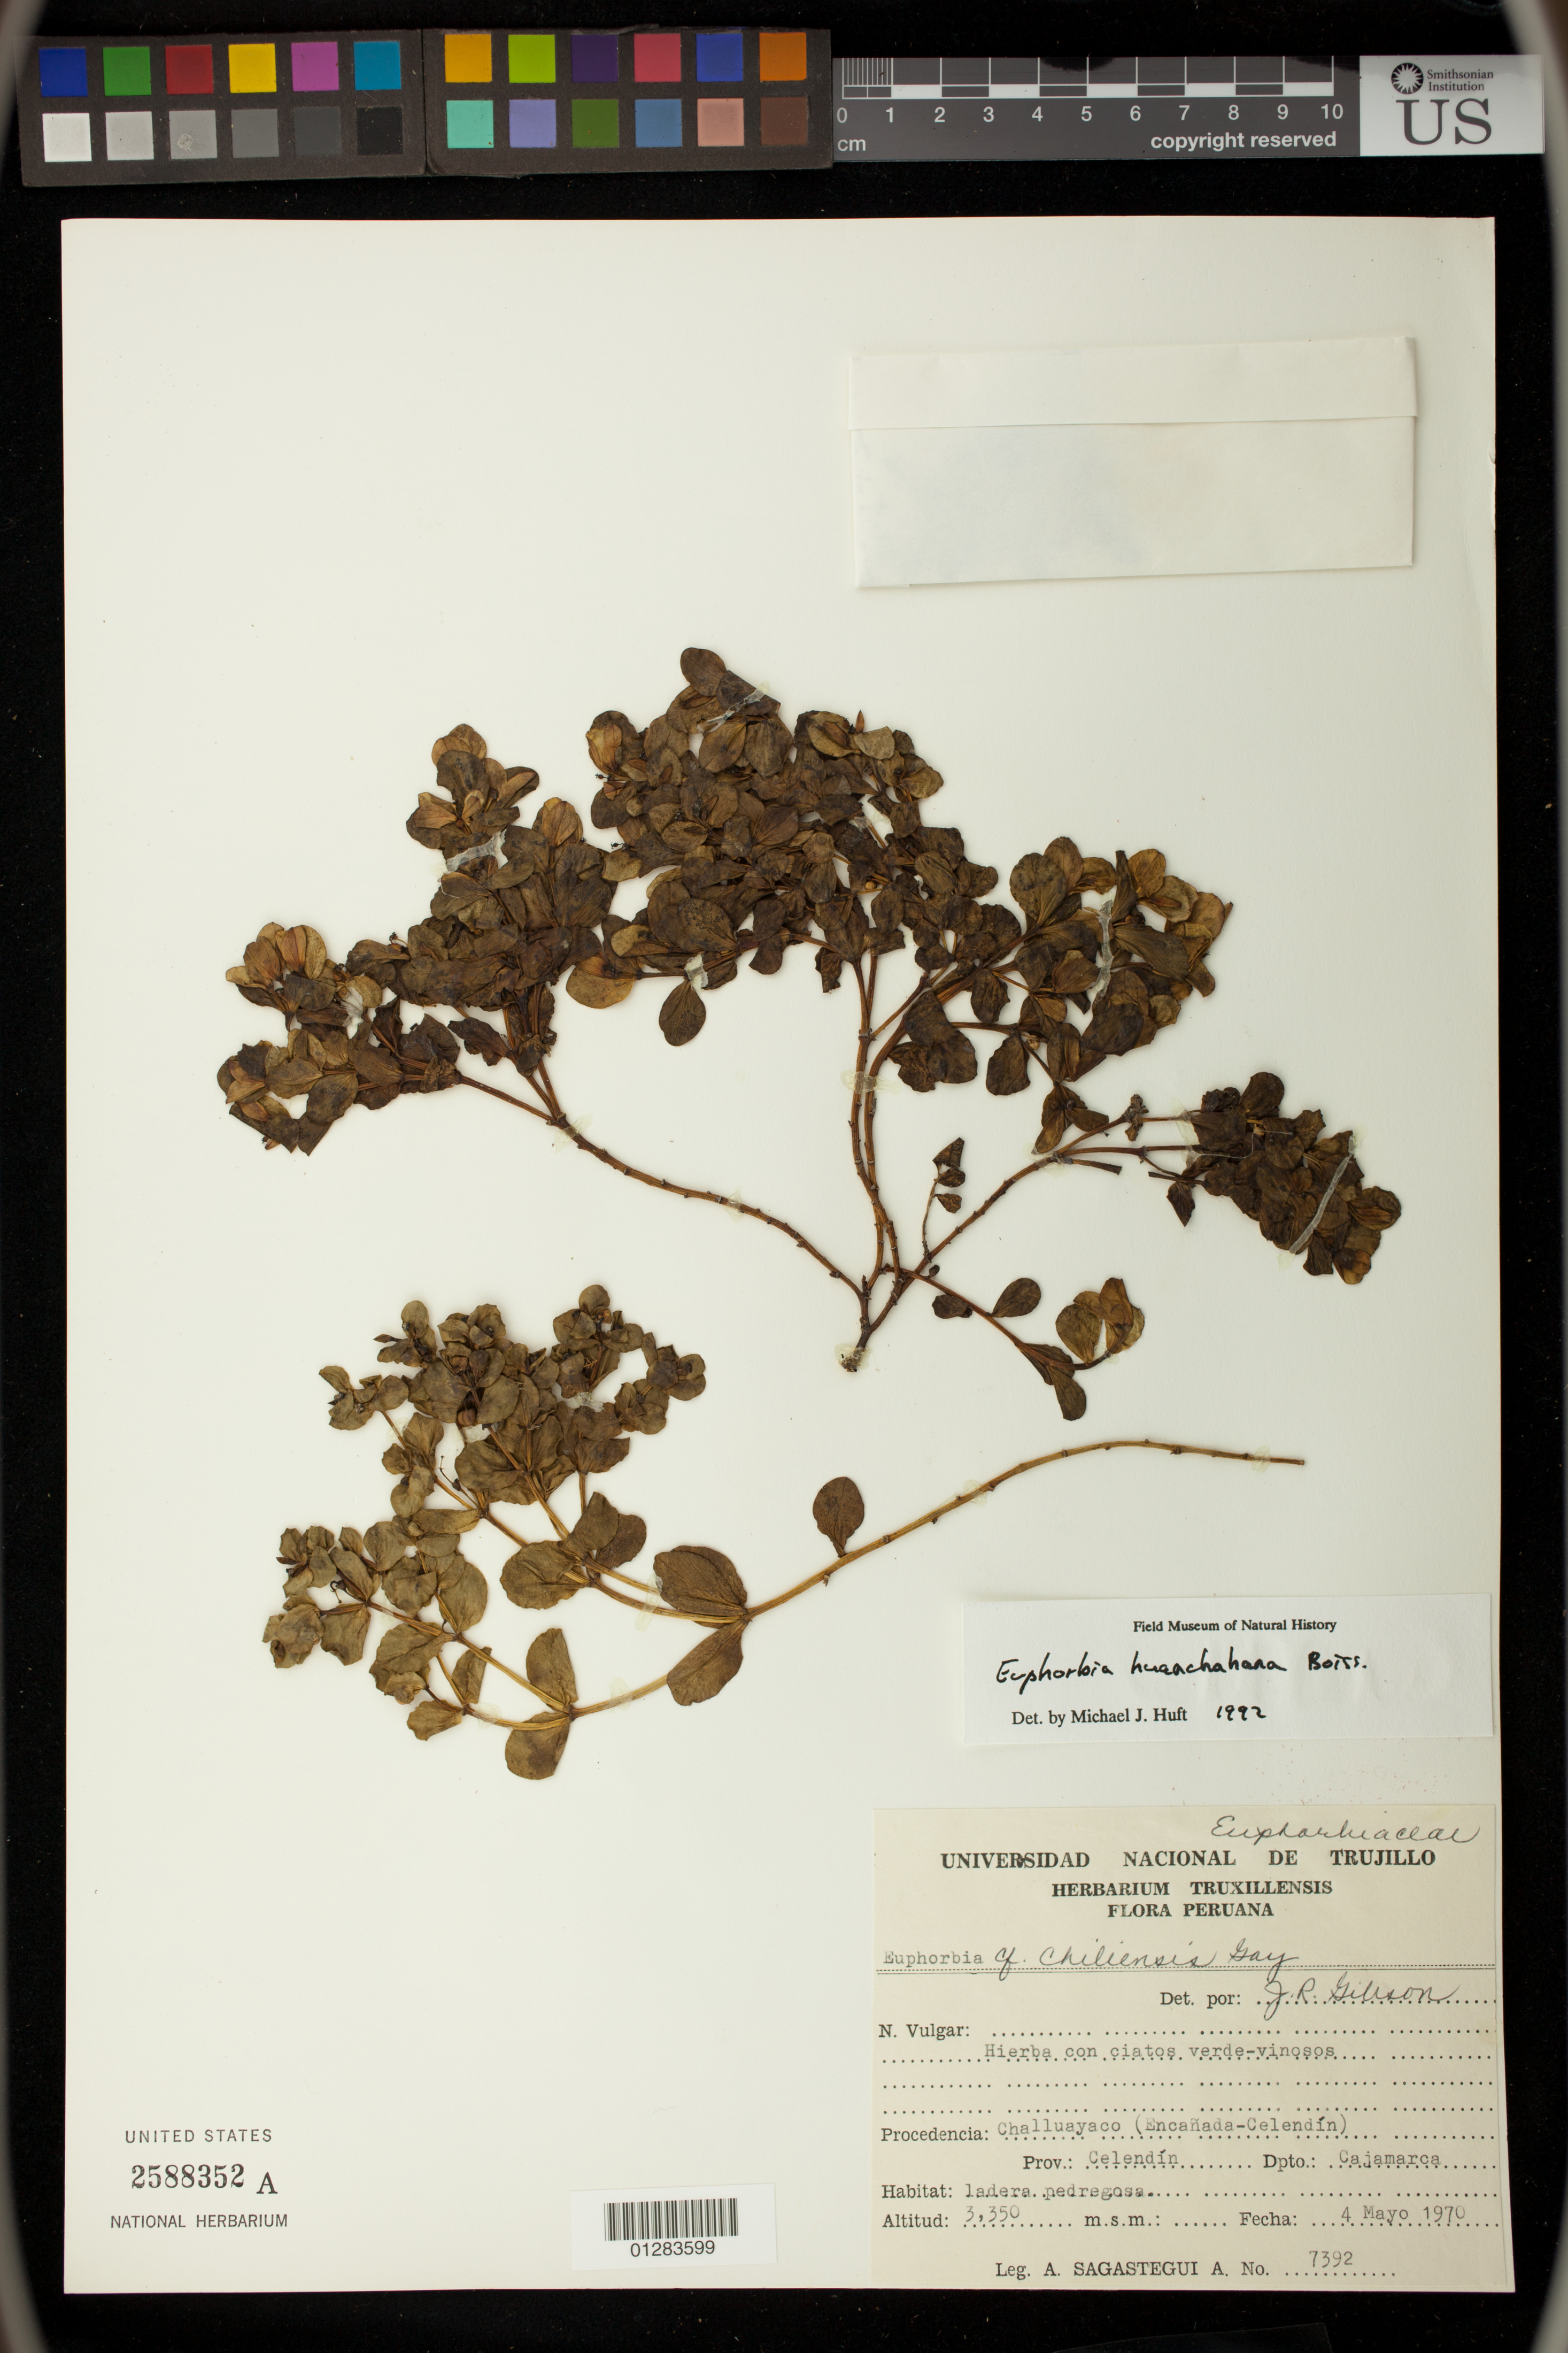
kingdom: Plantae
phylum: Tracheophyta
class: Magnoliopsida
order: Malpighiales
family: Euphorbiaceae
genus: Euphorbia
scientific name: Euphorbia guachanca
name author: Azara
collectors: A. Sagástegui A.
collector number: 7392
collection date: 1970-05-04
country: Peru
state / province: Cajamarca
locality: Challuayaco (Encañada-Celendin), Celendin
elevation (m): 3350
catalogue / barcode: US 2588352A